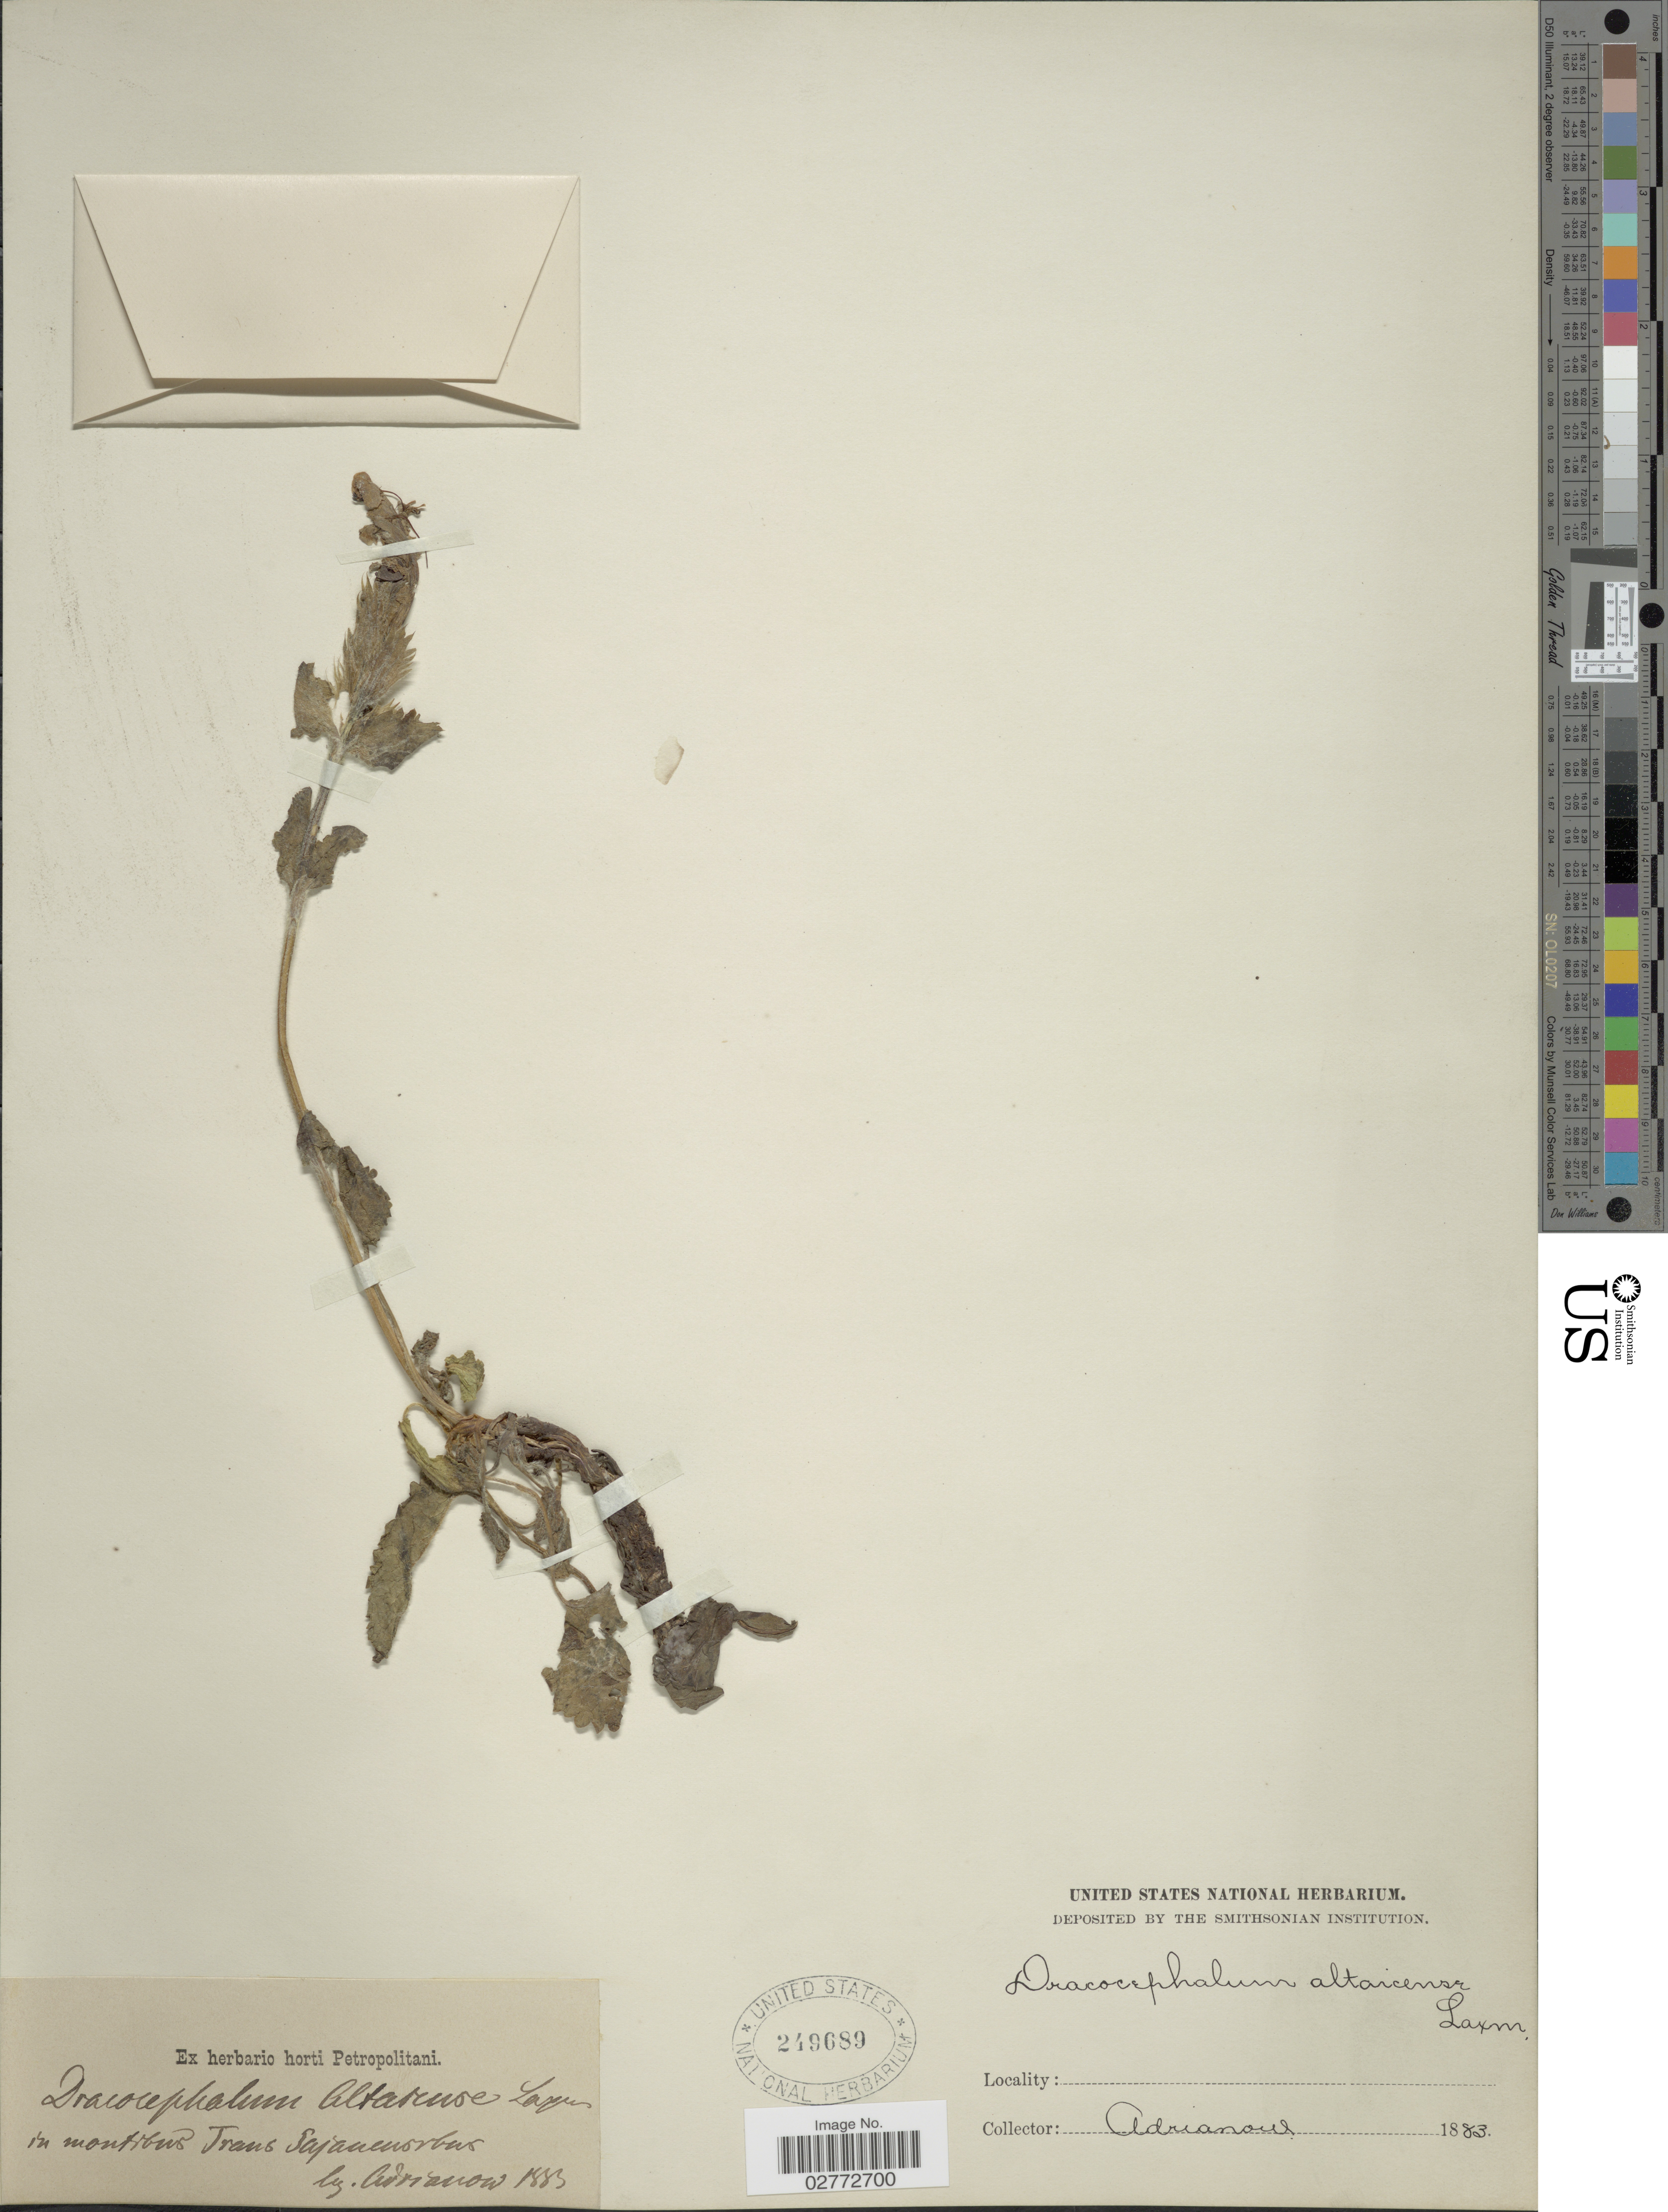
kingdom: Plantae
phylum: Tracheophyta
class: Magnoliopsida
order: Lamiales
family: Lamiaceae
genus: Dracocephalum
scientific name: Dracocephalum altaiense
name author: Laxm.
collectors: -- Adrianow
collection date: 1883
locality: In montibus Trans Sajanenorbus.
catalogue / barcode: US 249689